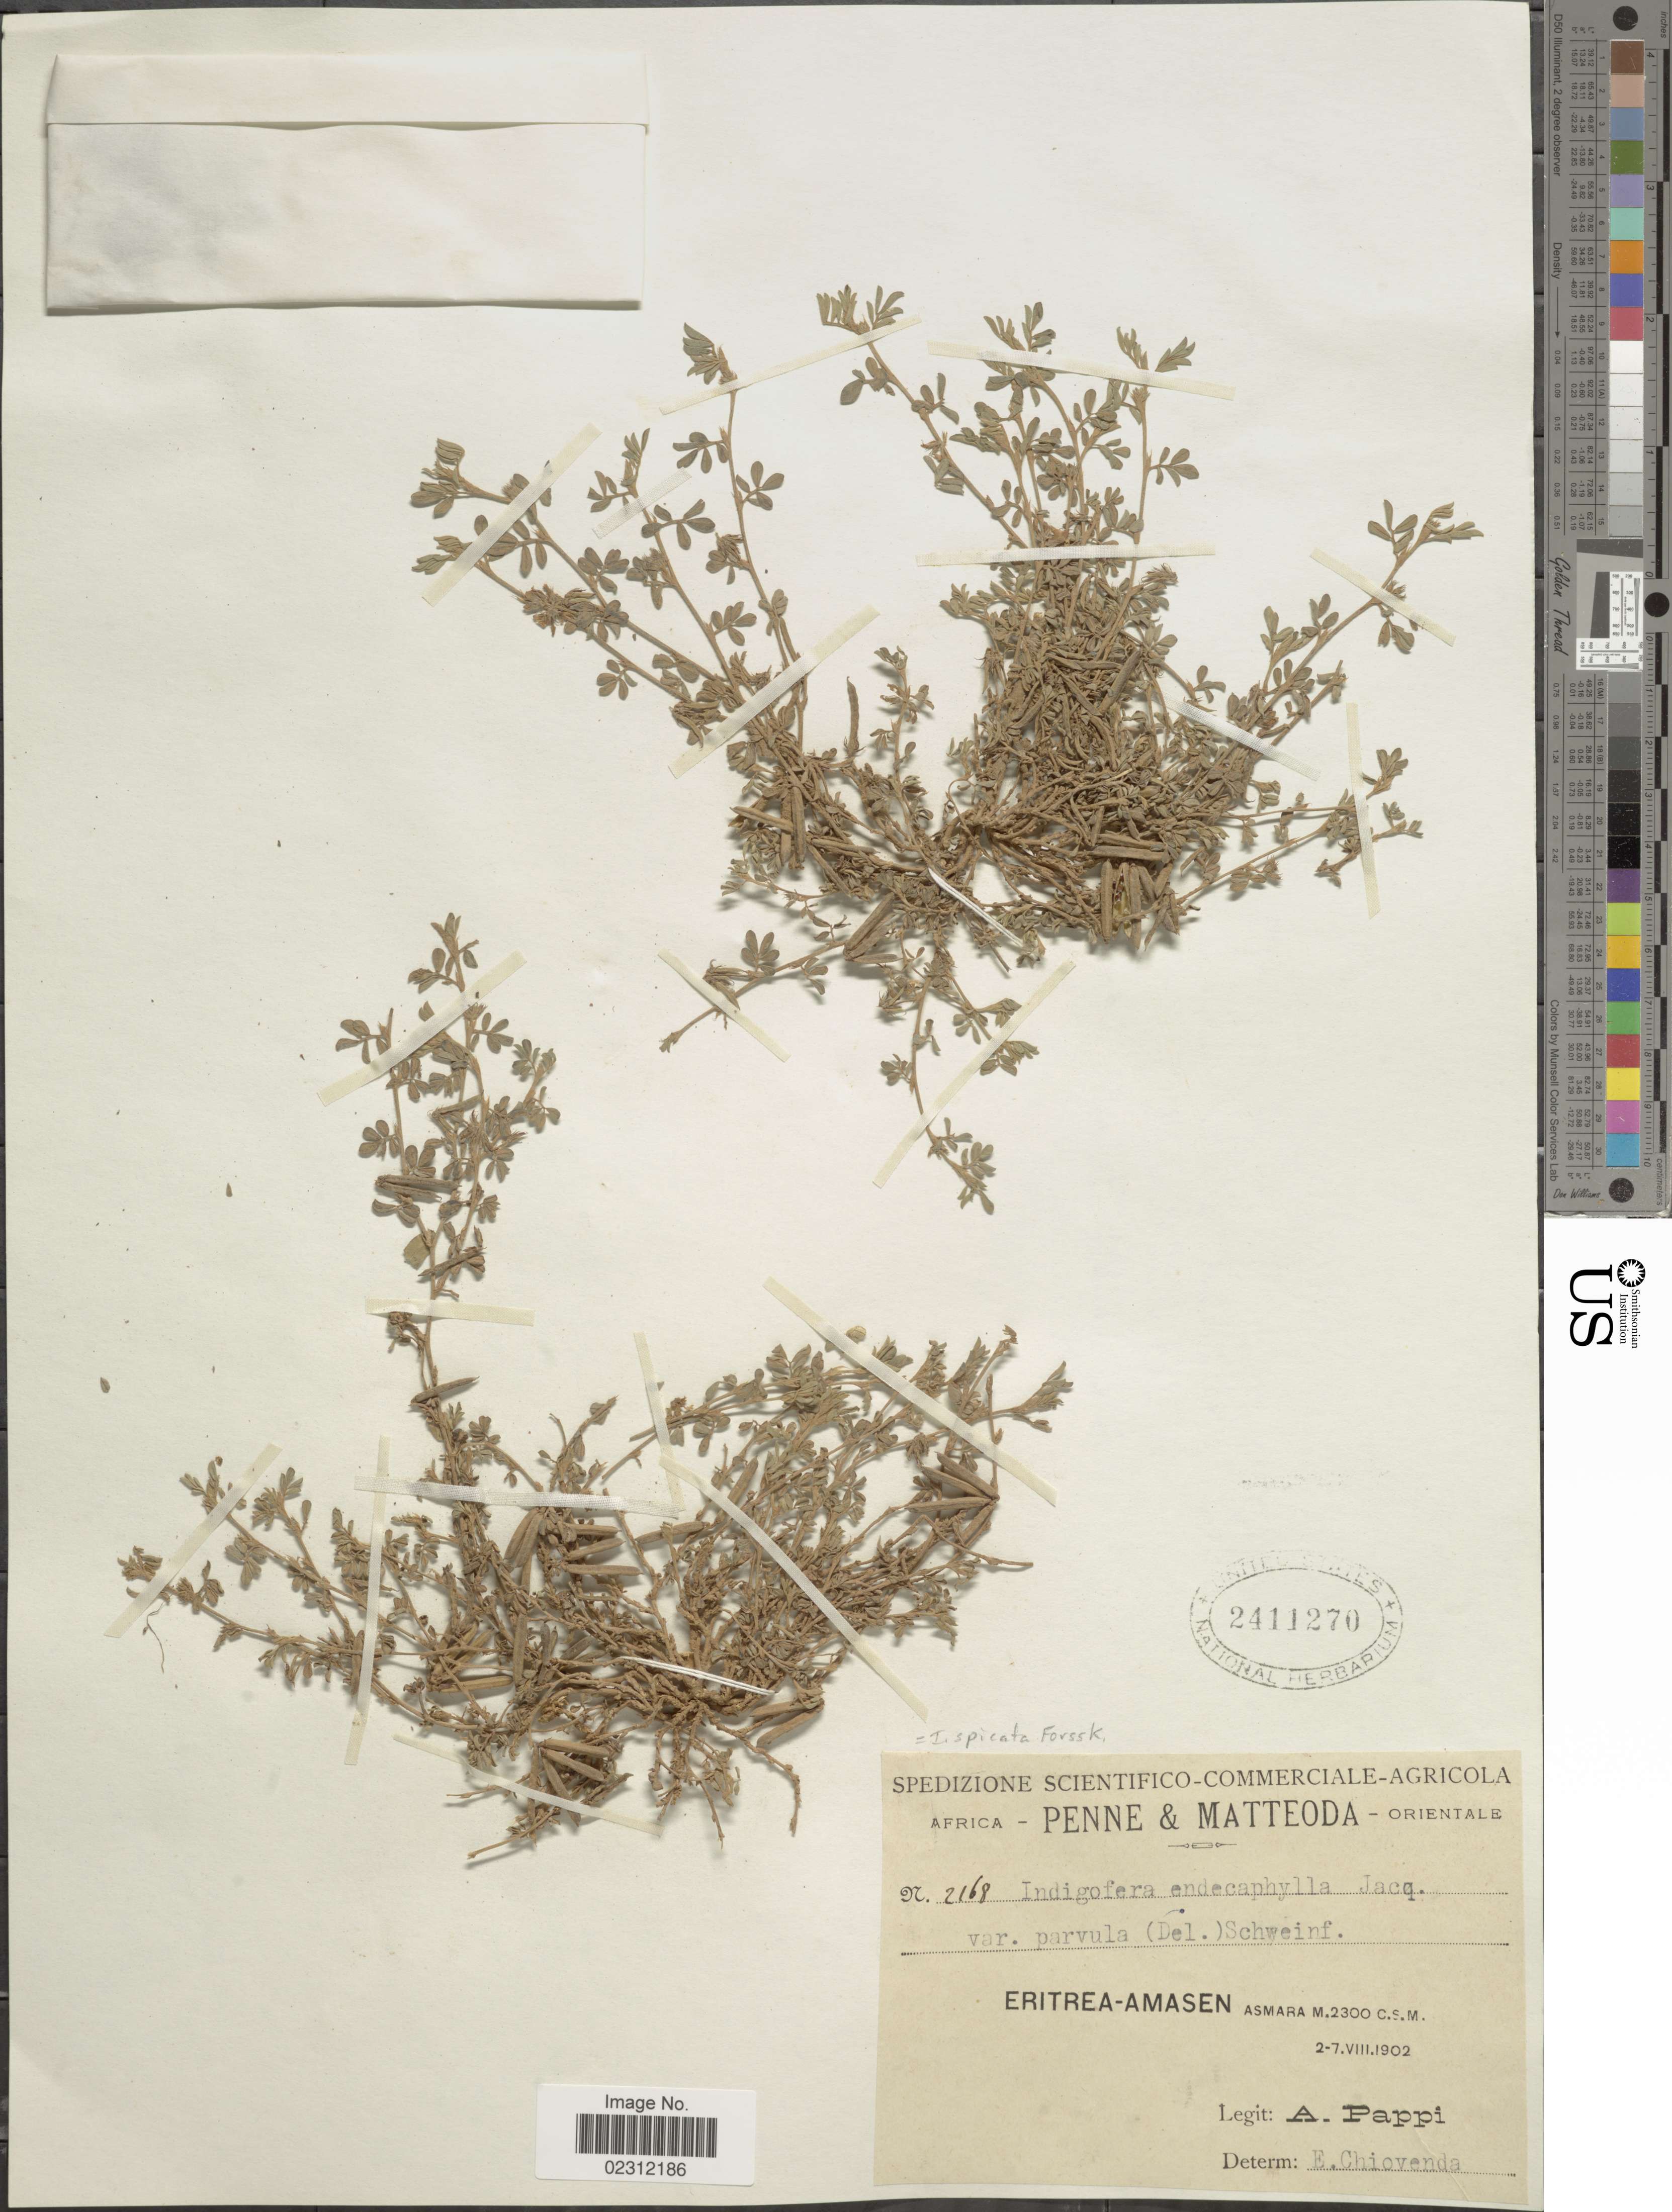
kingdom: Plantae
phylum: Tracheophyta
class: Magnoliopsida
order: Fabales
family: Fabaceae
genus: Indigofera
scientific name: Indigofera spicata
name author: Forssk.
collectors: A. Pappi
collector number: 2168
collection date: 1902-08-02/1902-08-07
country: Eritrea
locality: Penne & Matteoda, Eritrea-Amasen Asmara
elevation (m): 2300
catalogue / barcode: US 2411270